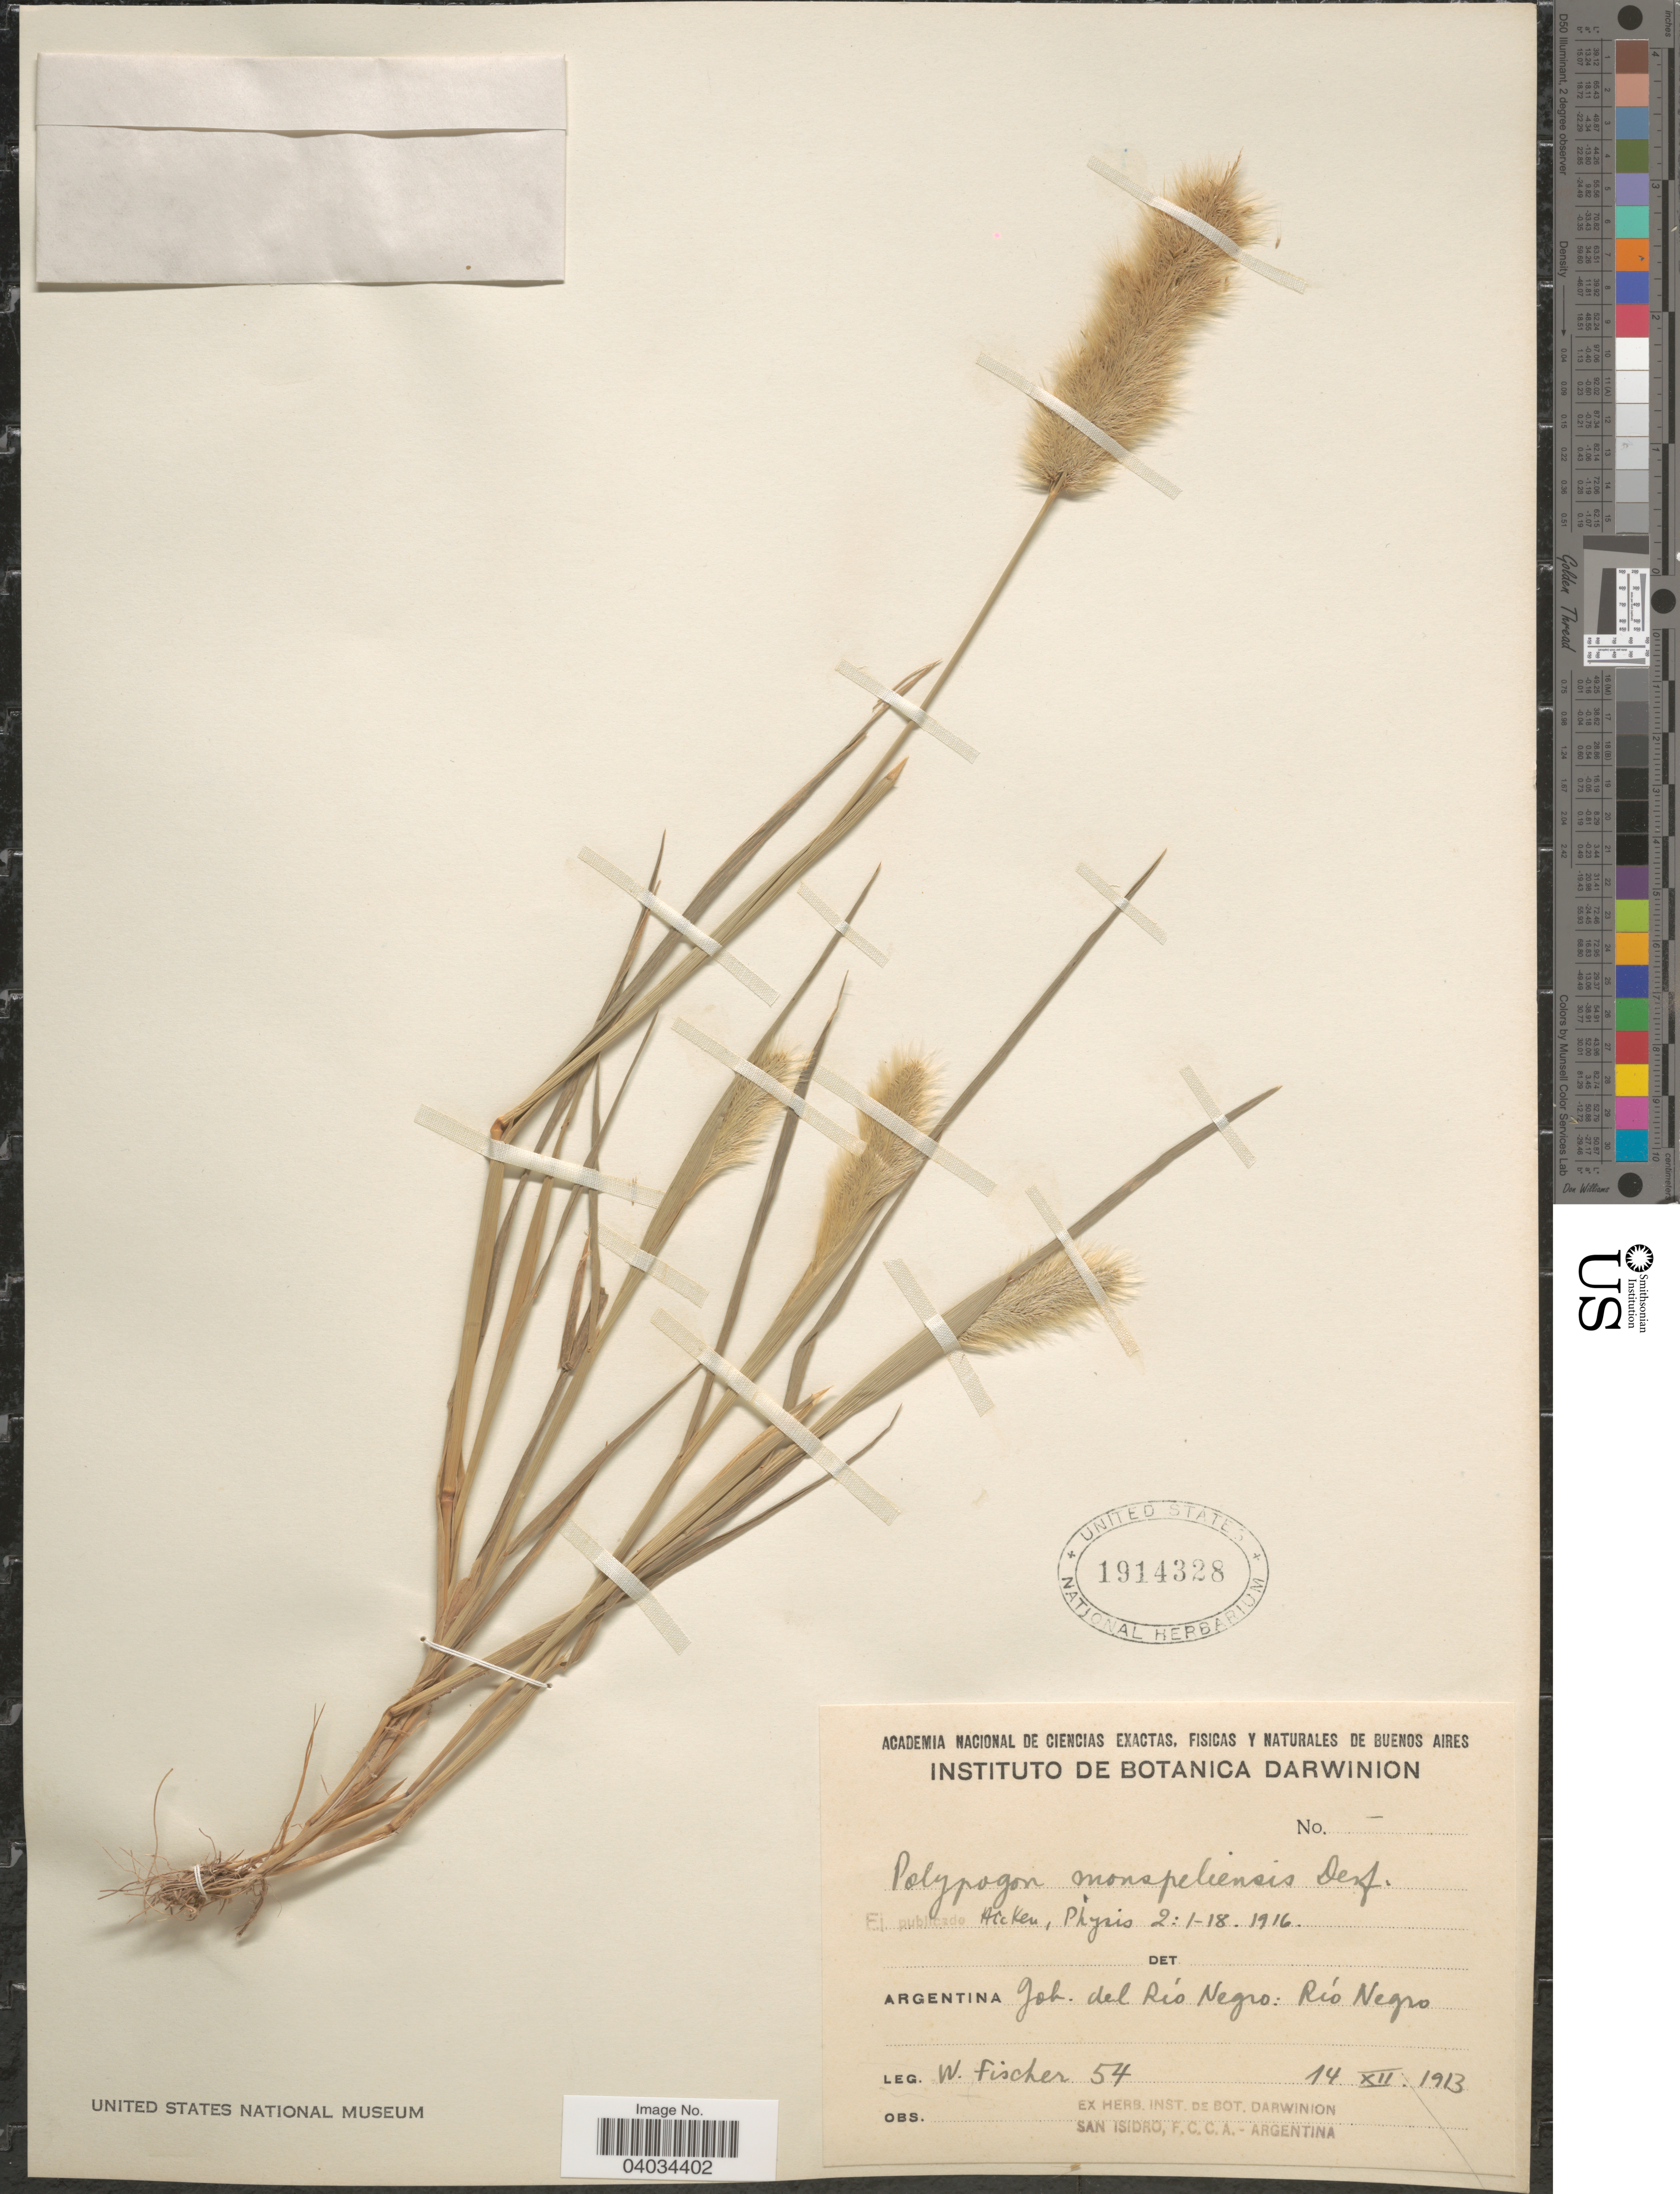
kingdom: Plantae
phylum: Tracheophyta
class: Liliopsida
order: Poales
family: Poaceae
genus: Polypogon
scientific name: Polypogon monspeliensis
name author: (L.) Desf.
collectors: W. Fischer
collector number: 54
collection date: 1913-12-14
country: Argentina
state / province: Rio Negro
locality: Gob. del Río Negro: Río Negro.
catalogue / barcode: US 1914328